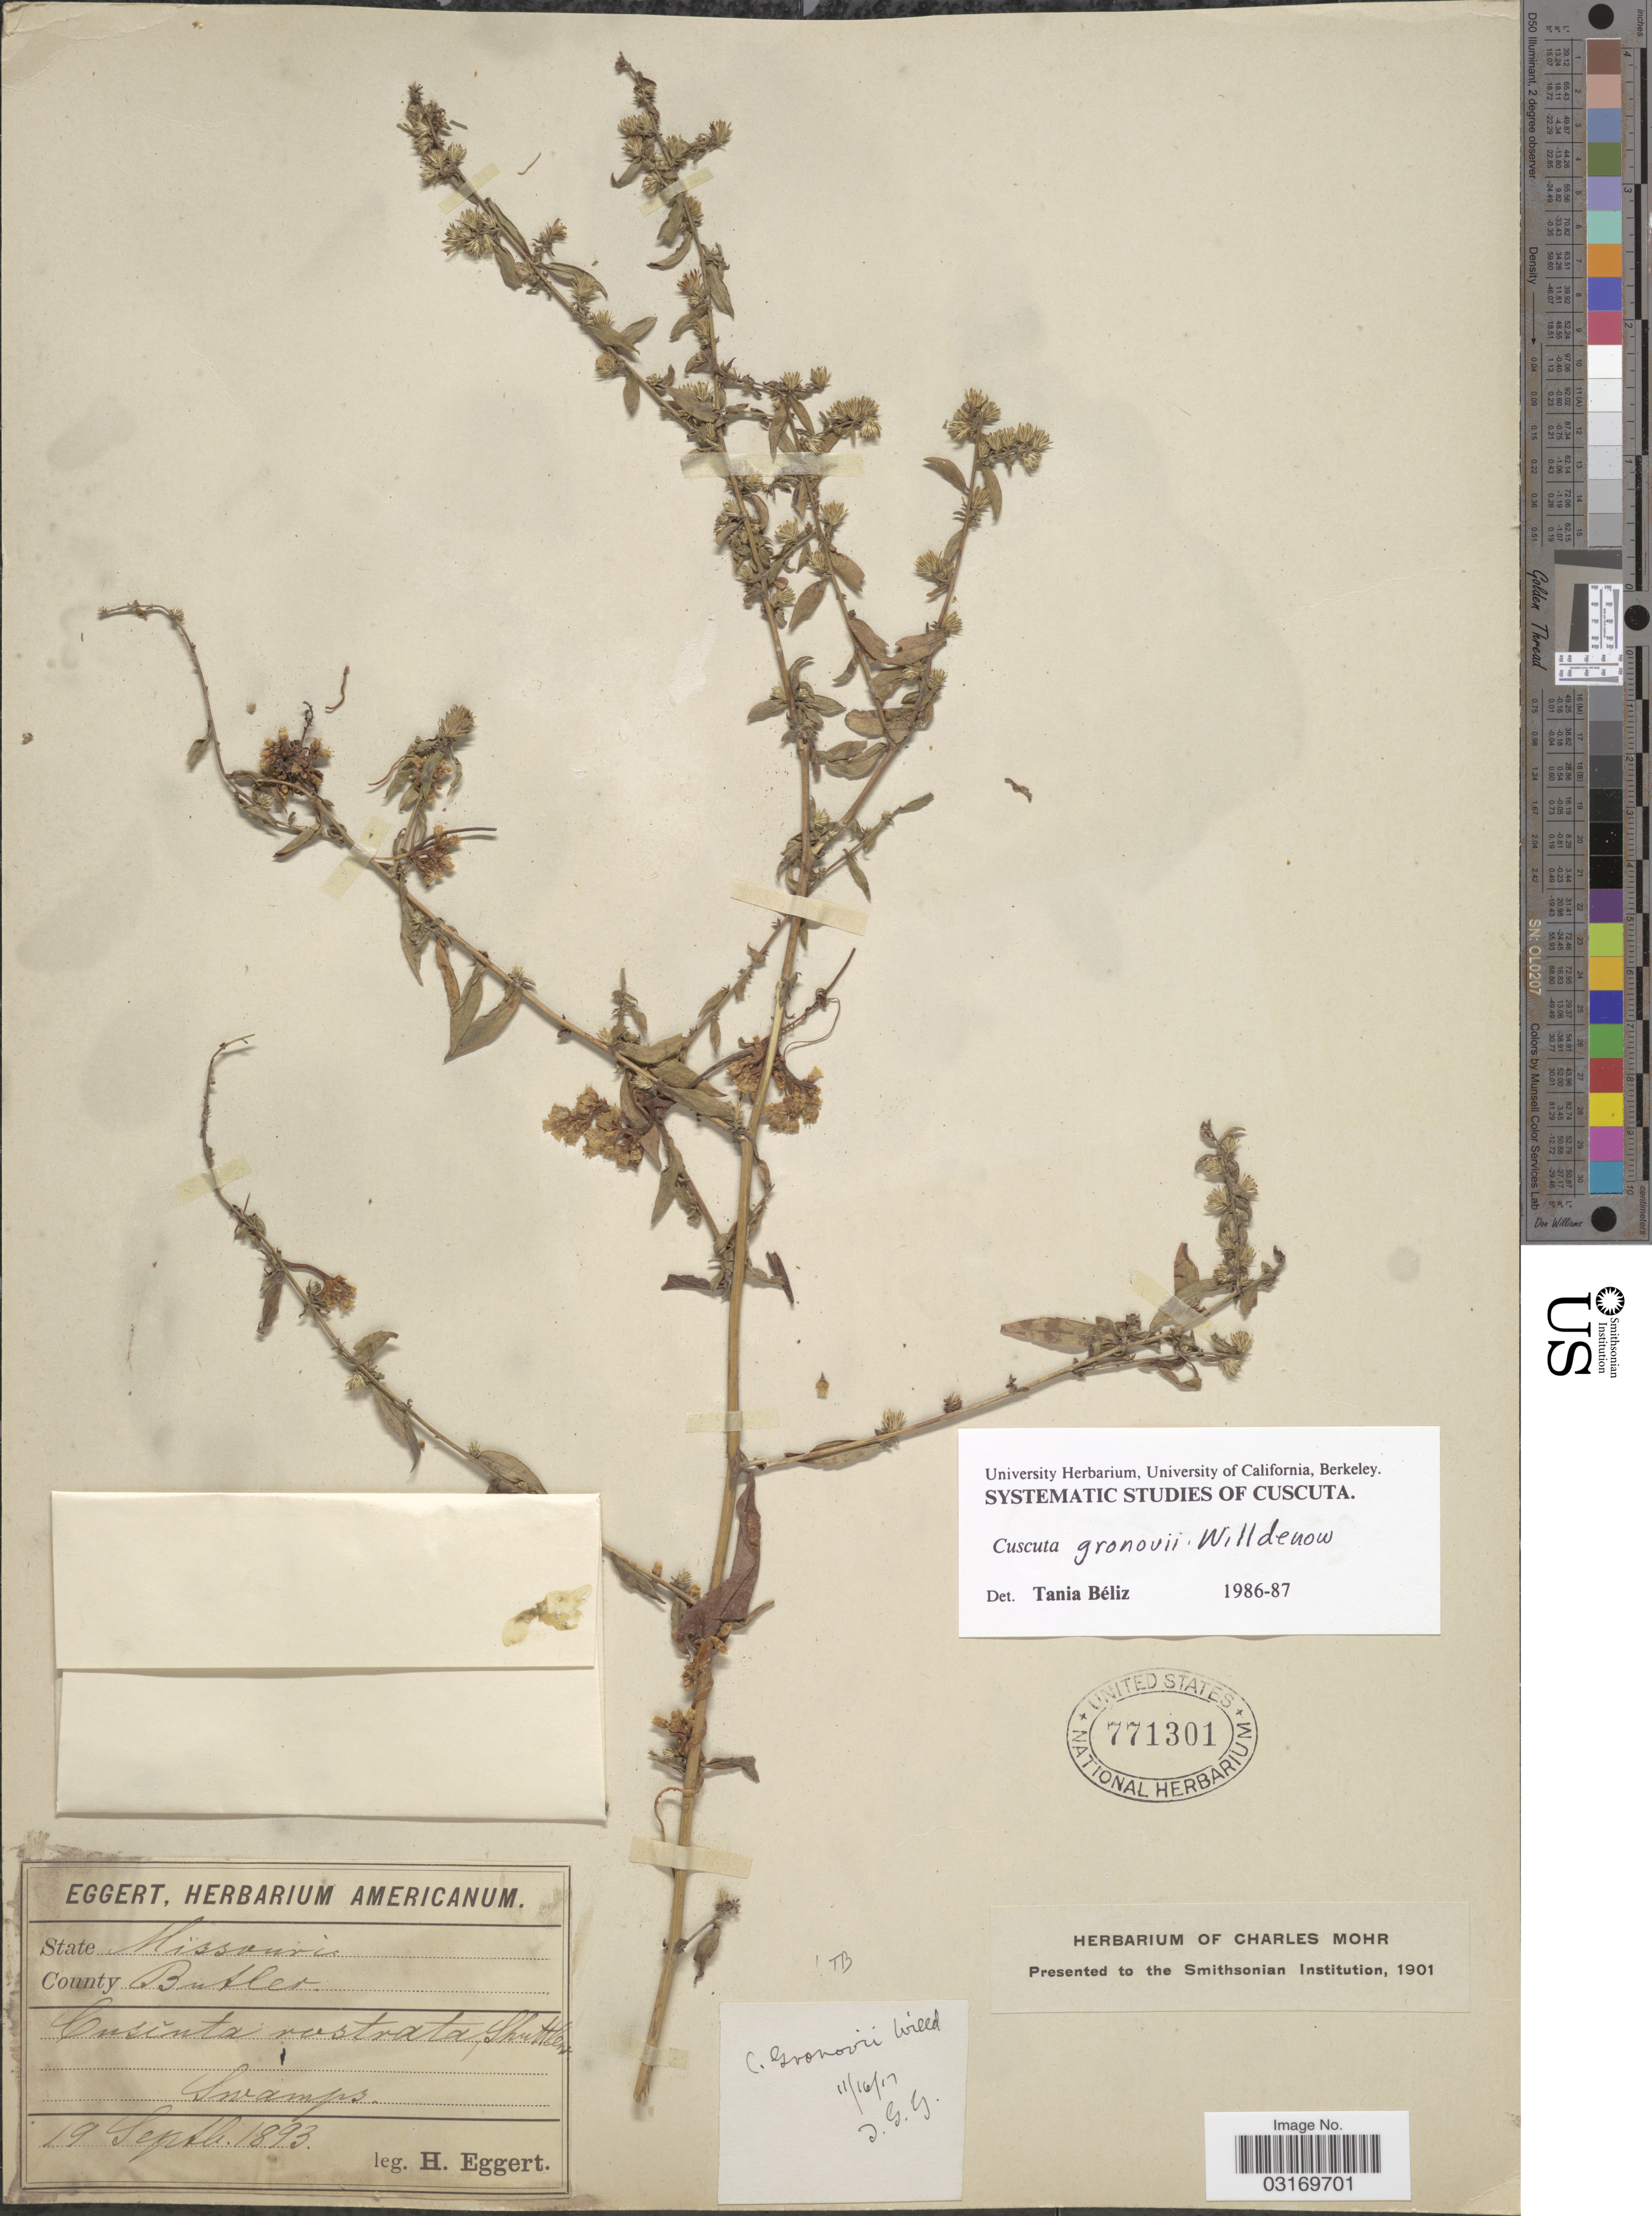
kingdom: Plantae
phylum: Tracheophyta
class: Magnoliopsida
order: Solanales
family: Convolvulaceae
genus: Cuscuta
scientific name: Cuscuta gronovii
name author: Willd. ex Schult.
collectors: H. Eggert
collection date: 1893-09-19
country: United States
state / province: Missouri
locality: County Butler. Swamps.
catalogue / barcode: US 771301